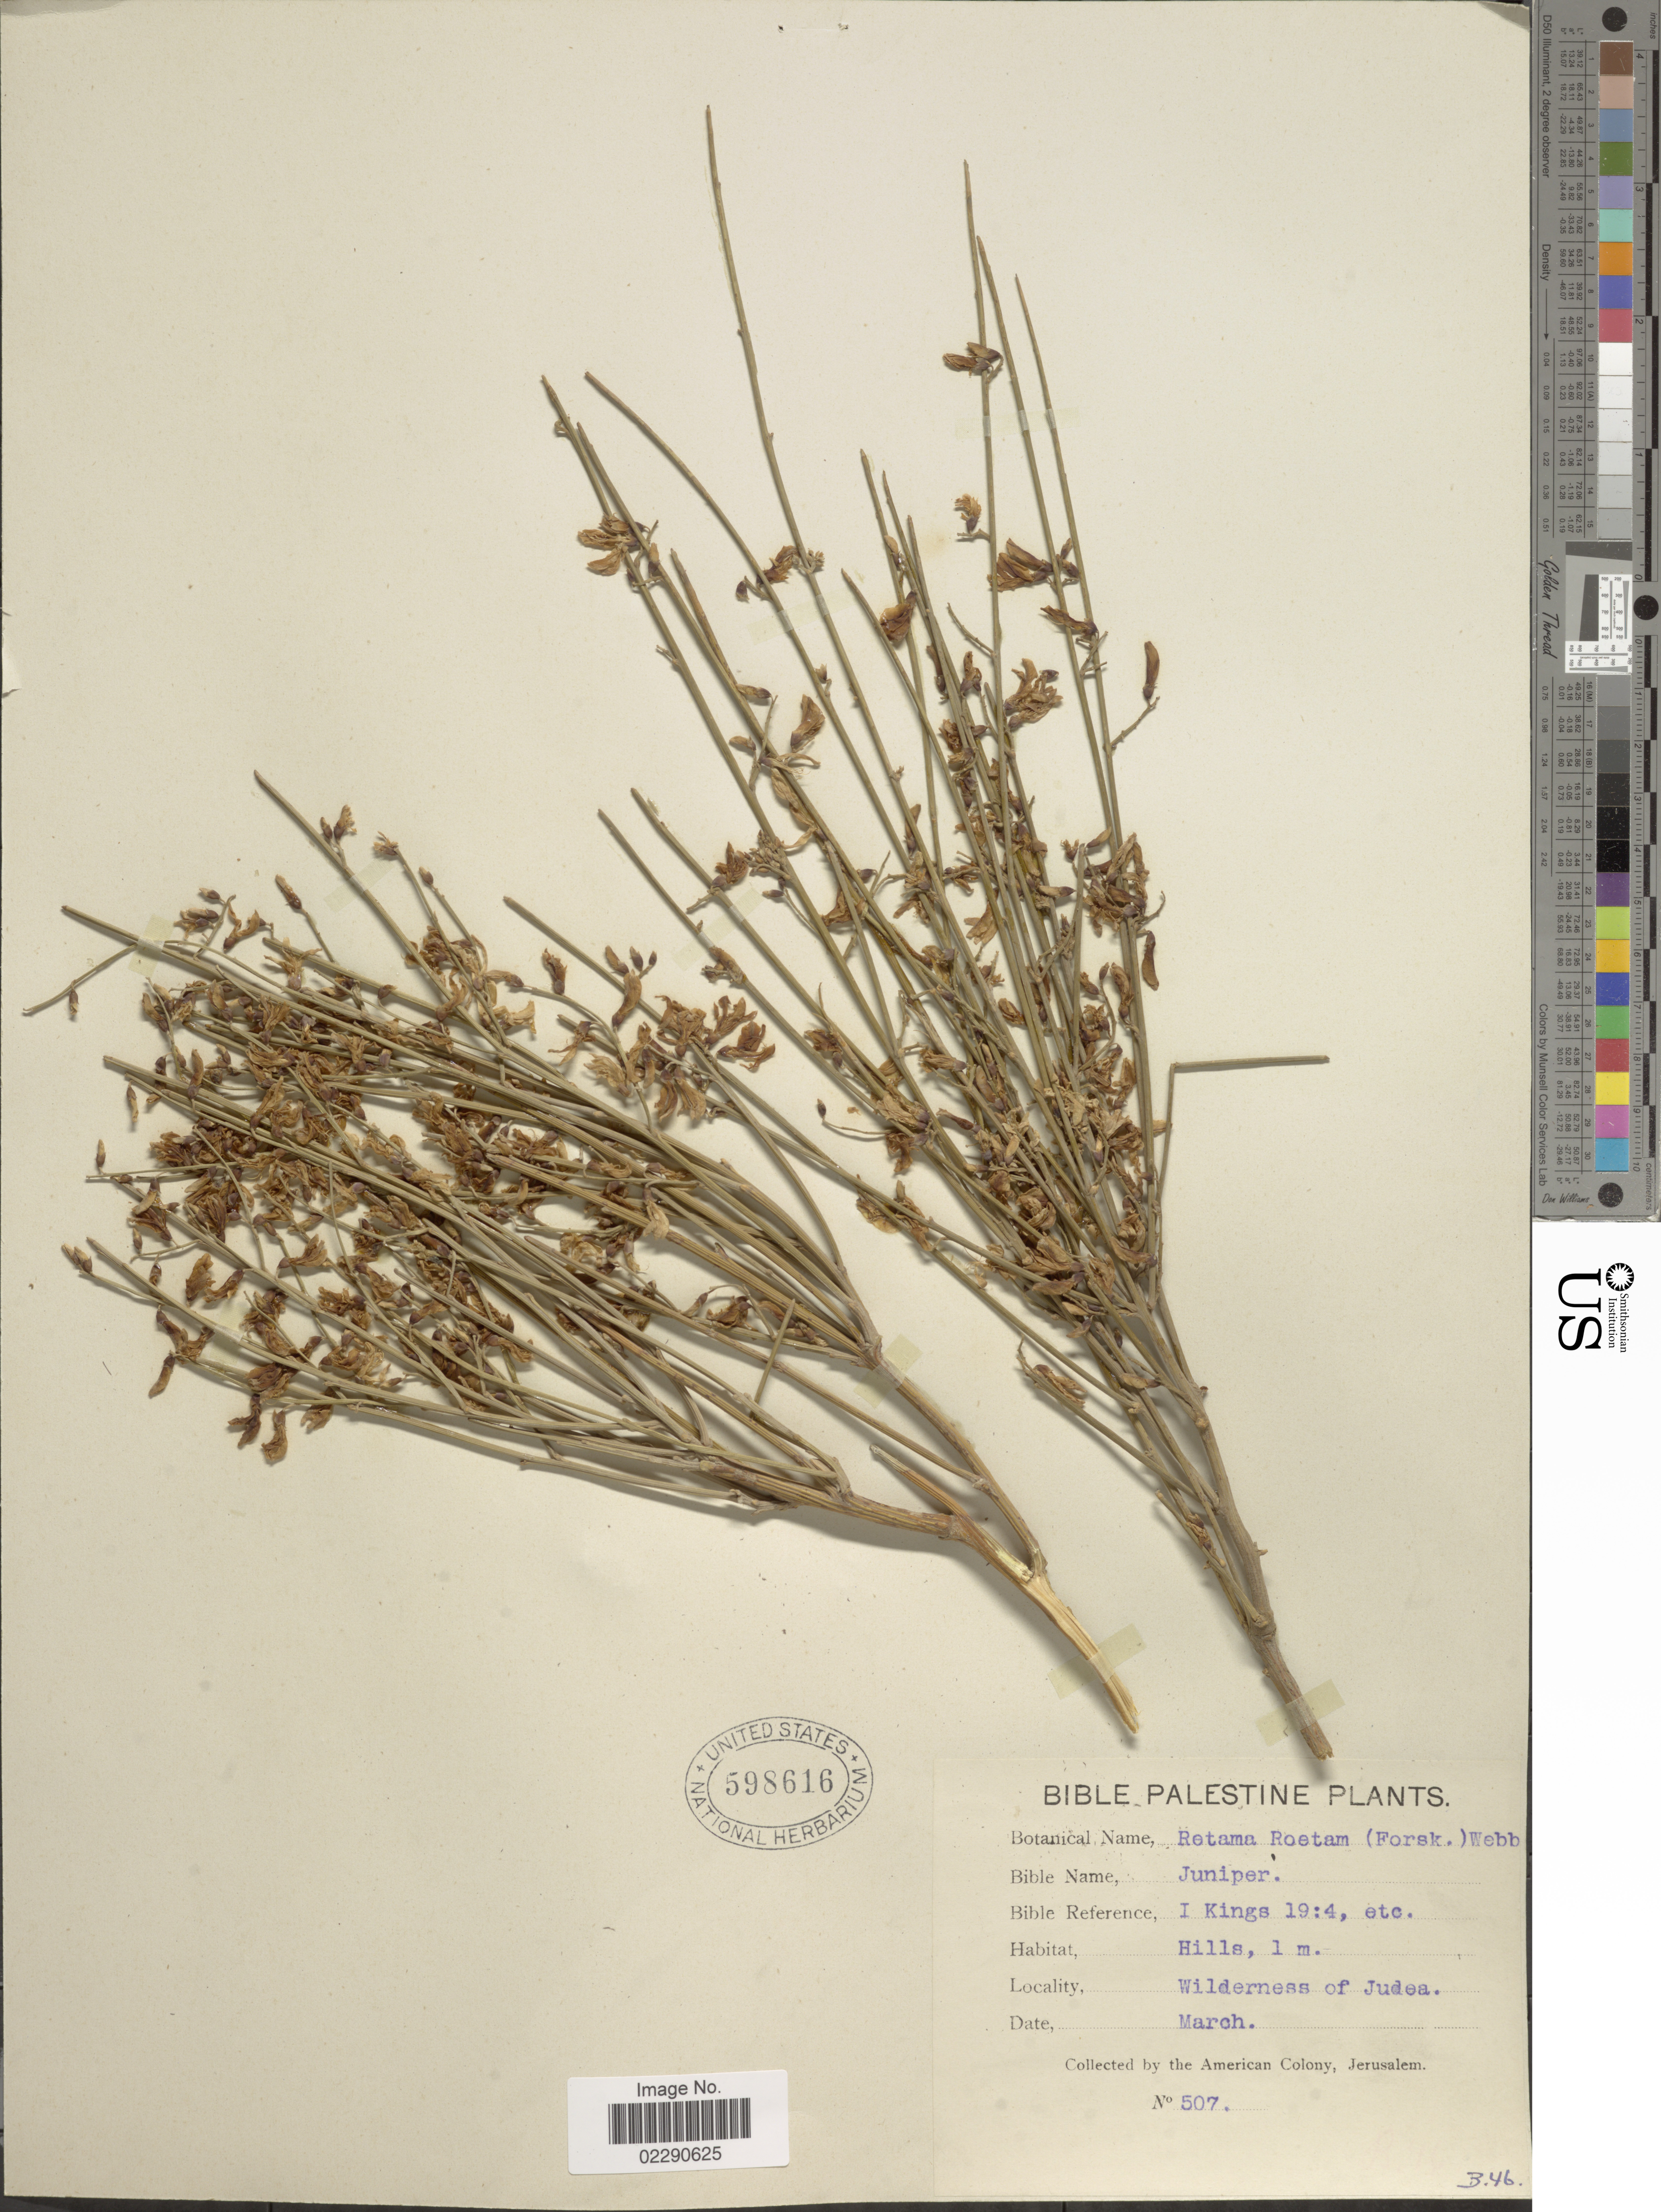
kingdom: Plantae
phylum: Tracheophyta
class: Magnoliopsida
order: Fabales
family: Fabaceae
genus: Retama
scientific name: Retama raetam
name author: (Forssk.) Webb & Berthel.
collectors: The American Colony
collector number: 507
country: Israel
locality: Palestine, wilderness of Judea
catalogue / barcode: US 598616